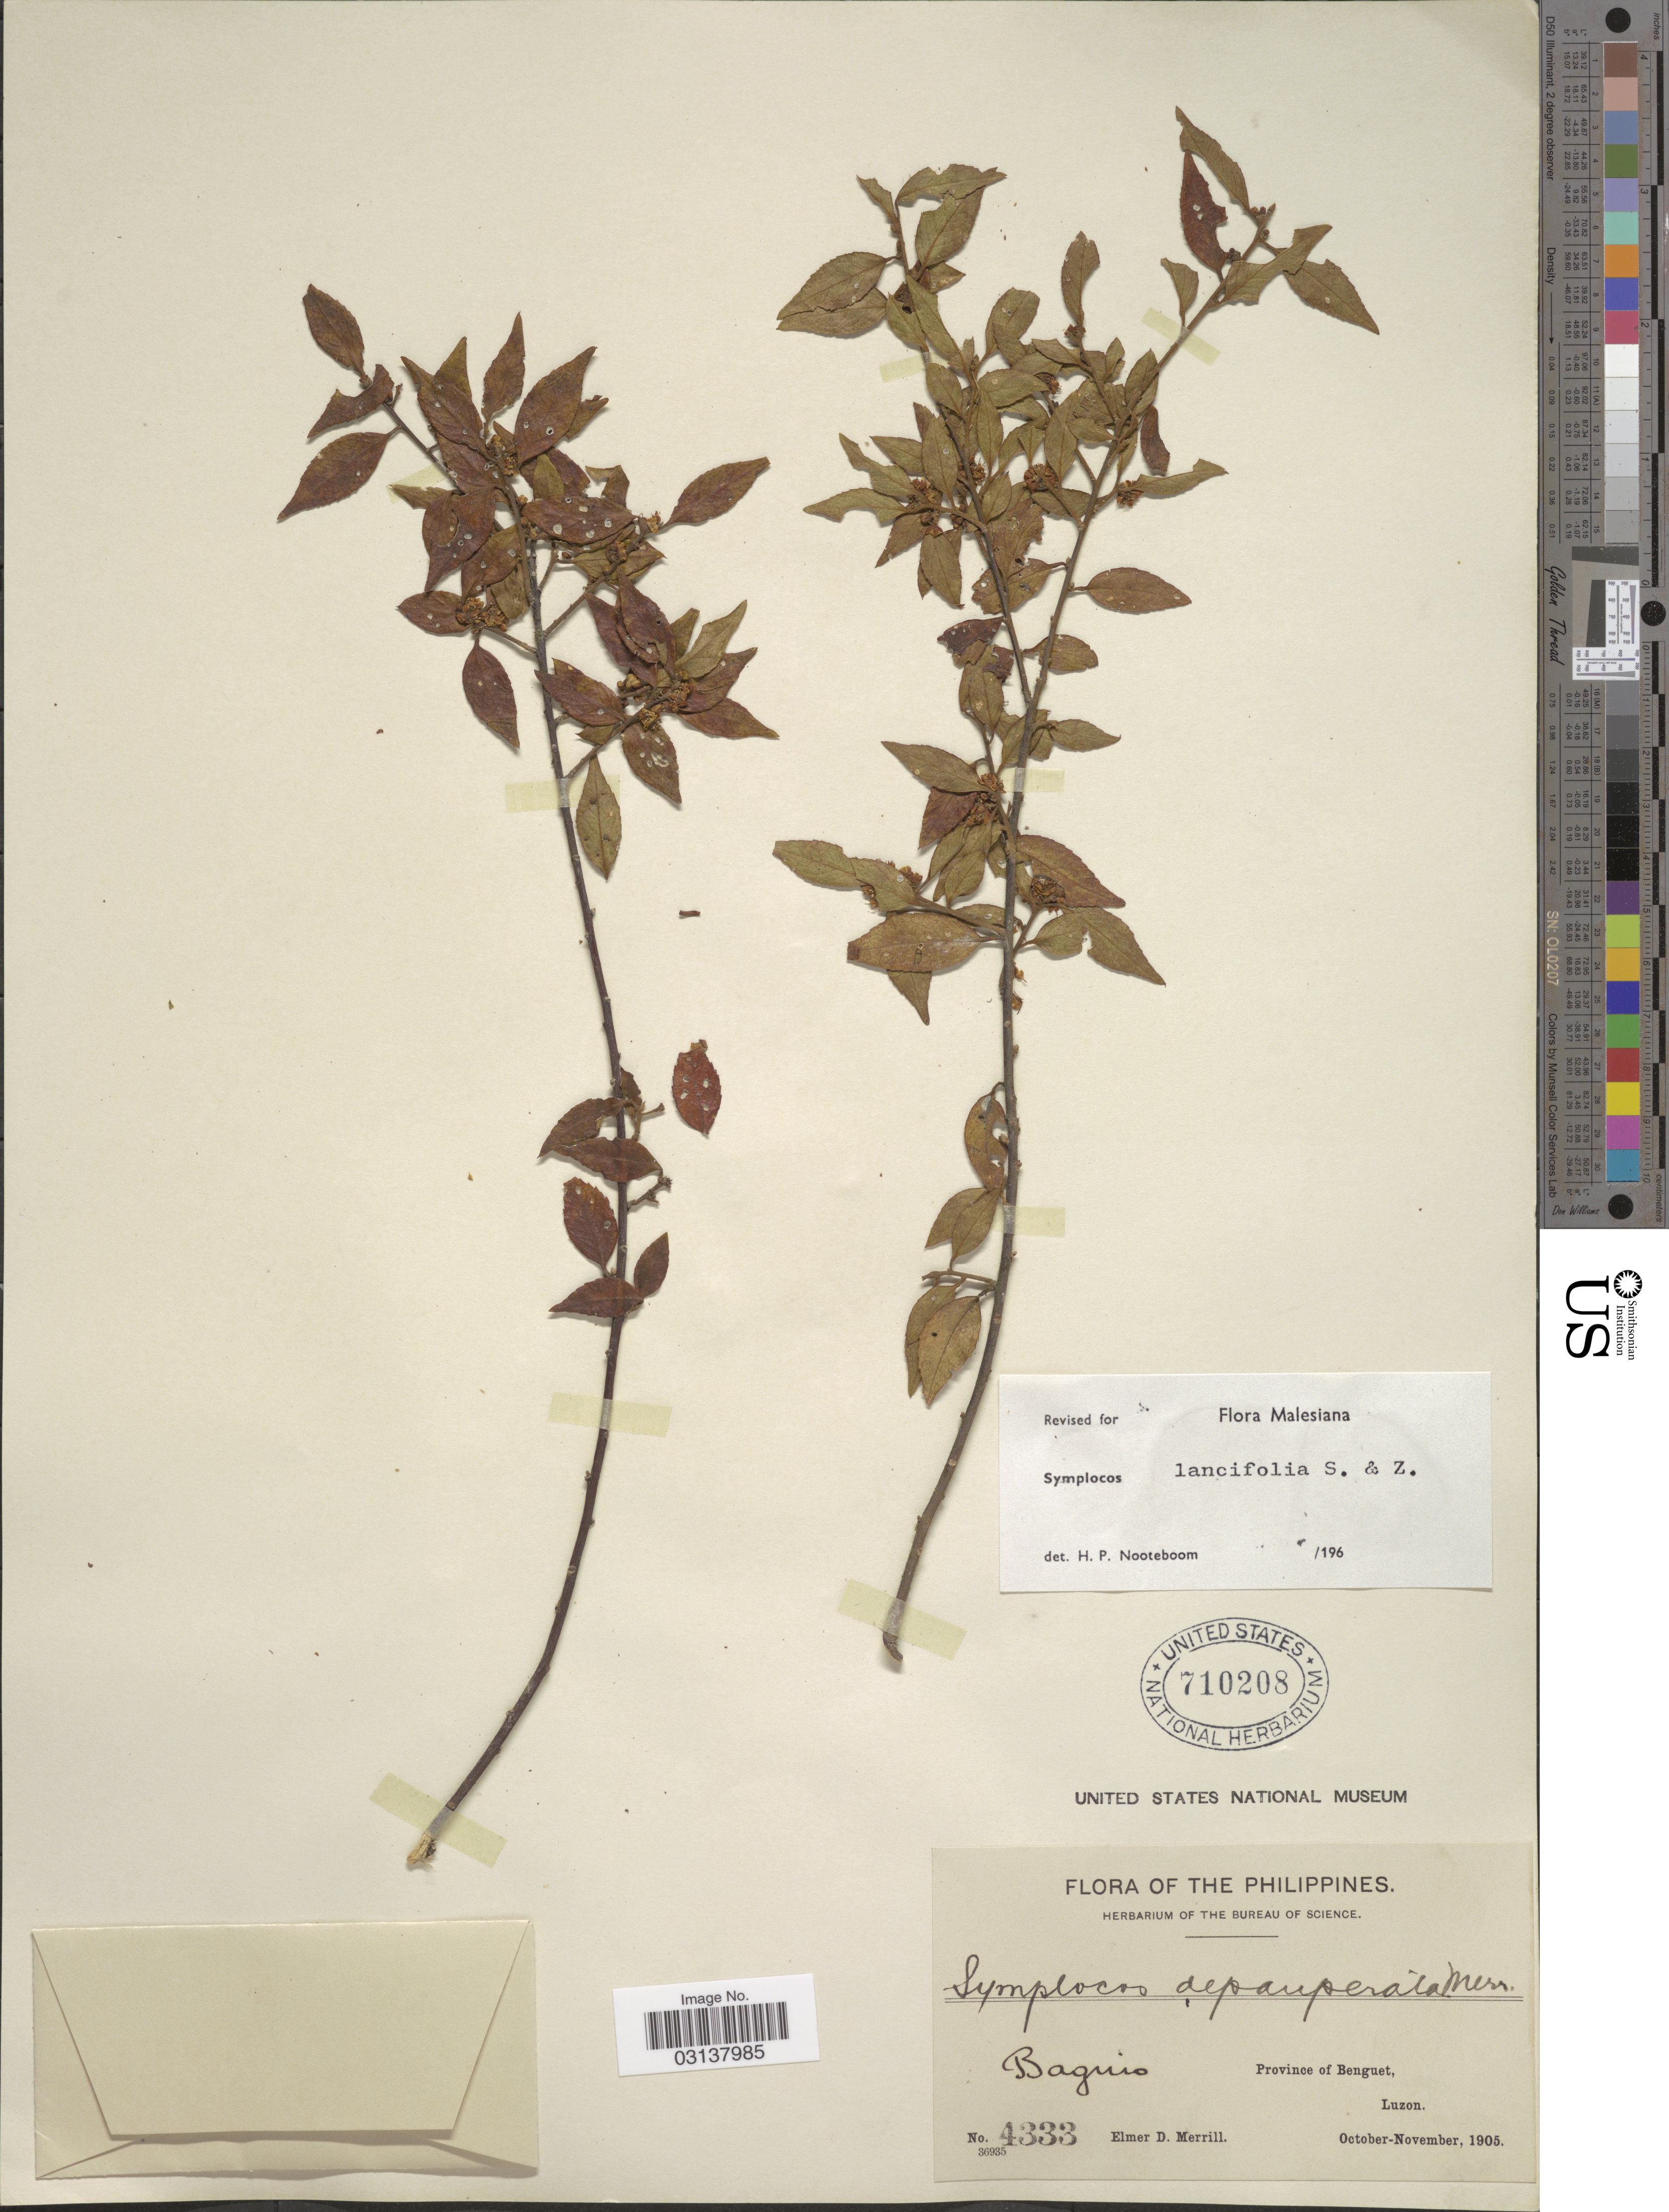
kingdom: Plantae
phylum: Tracheophyta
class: Magnoliopsida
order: Ericales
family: Symplocaceae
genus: Symplocos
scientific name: Symplocos lancifolia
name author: Siebert & Zucc.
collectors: E. D. Merrill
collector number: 4333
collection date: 1905-10/1905-11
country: Philippines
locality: The Philippines. Baguio. Province of Benguet, Luzon.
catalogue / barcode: US 710208